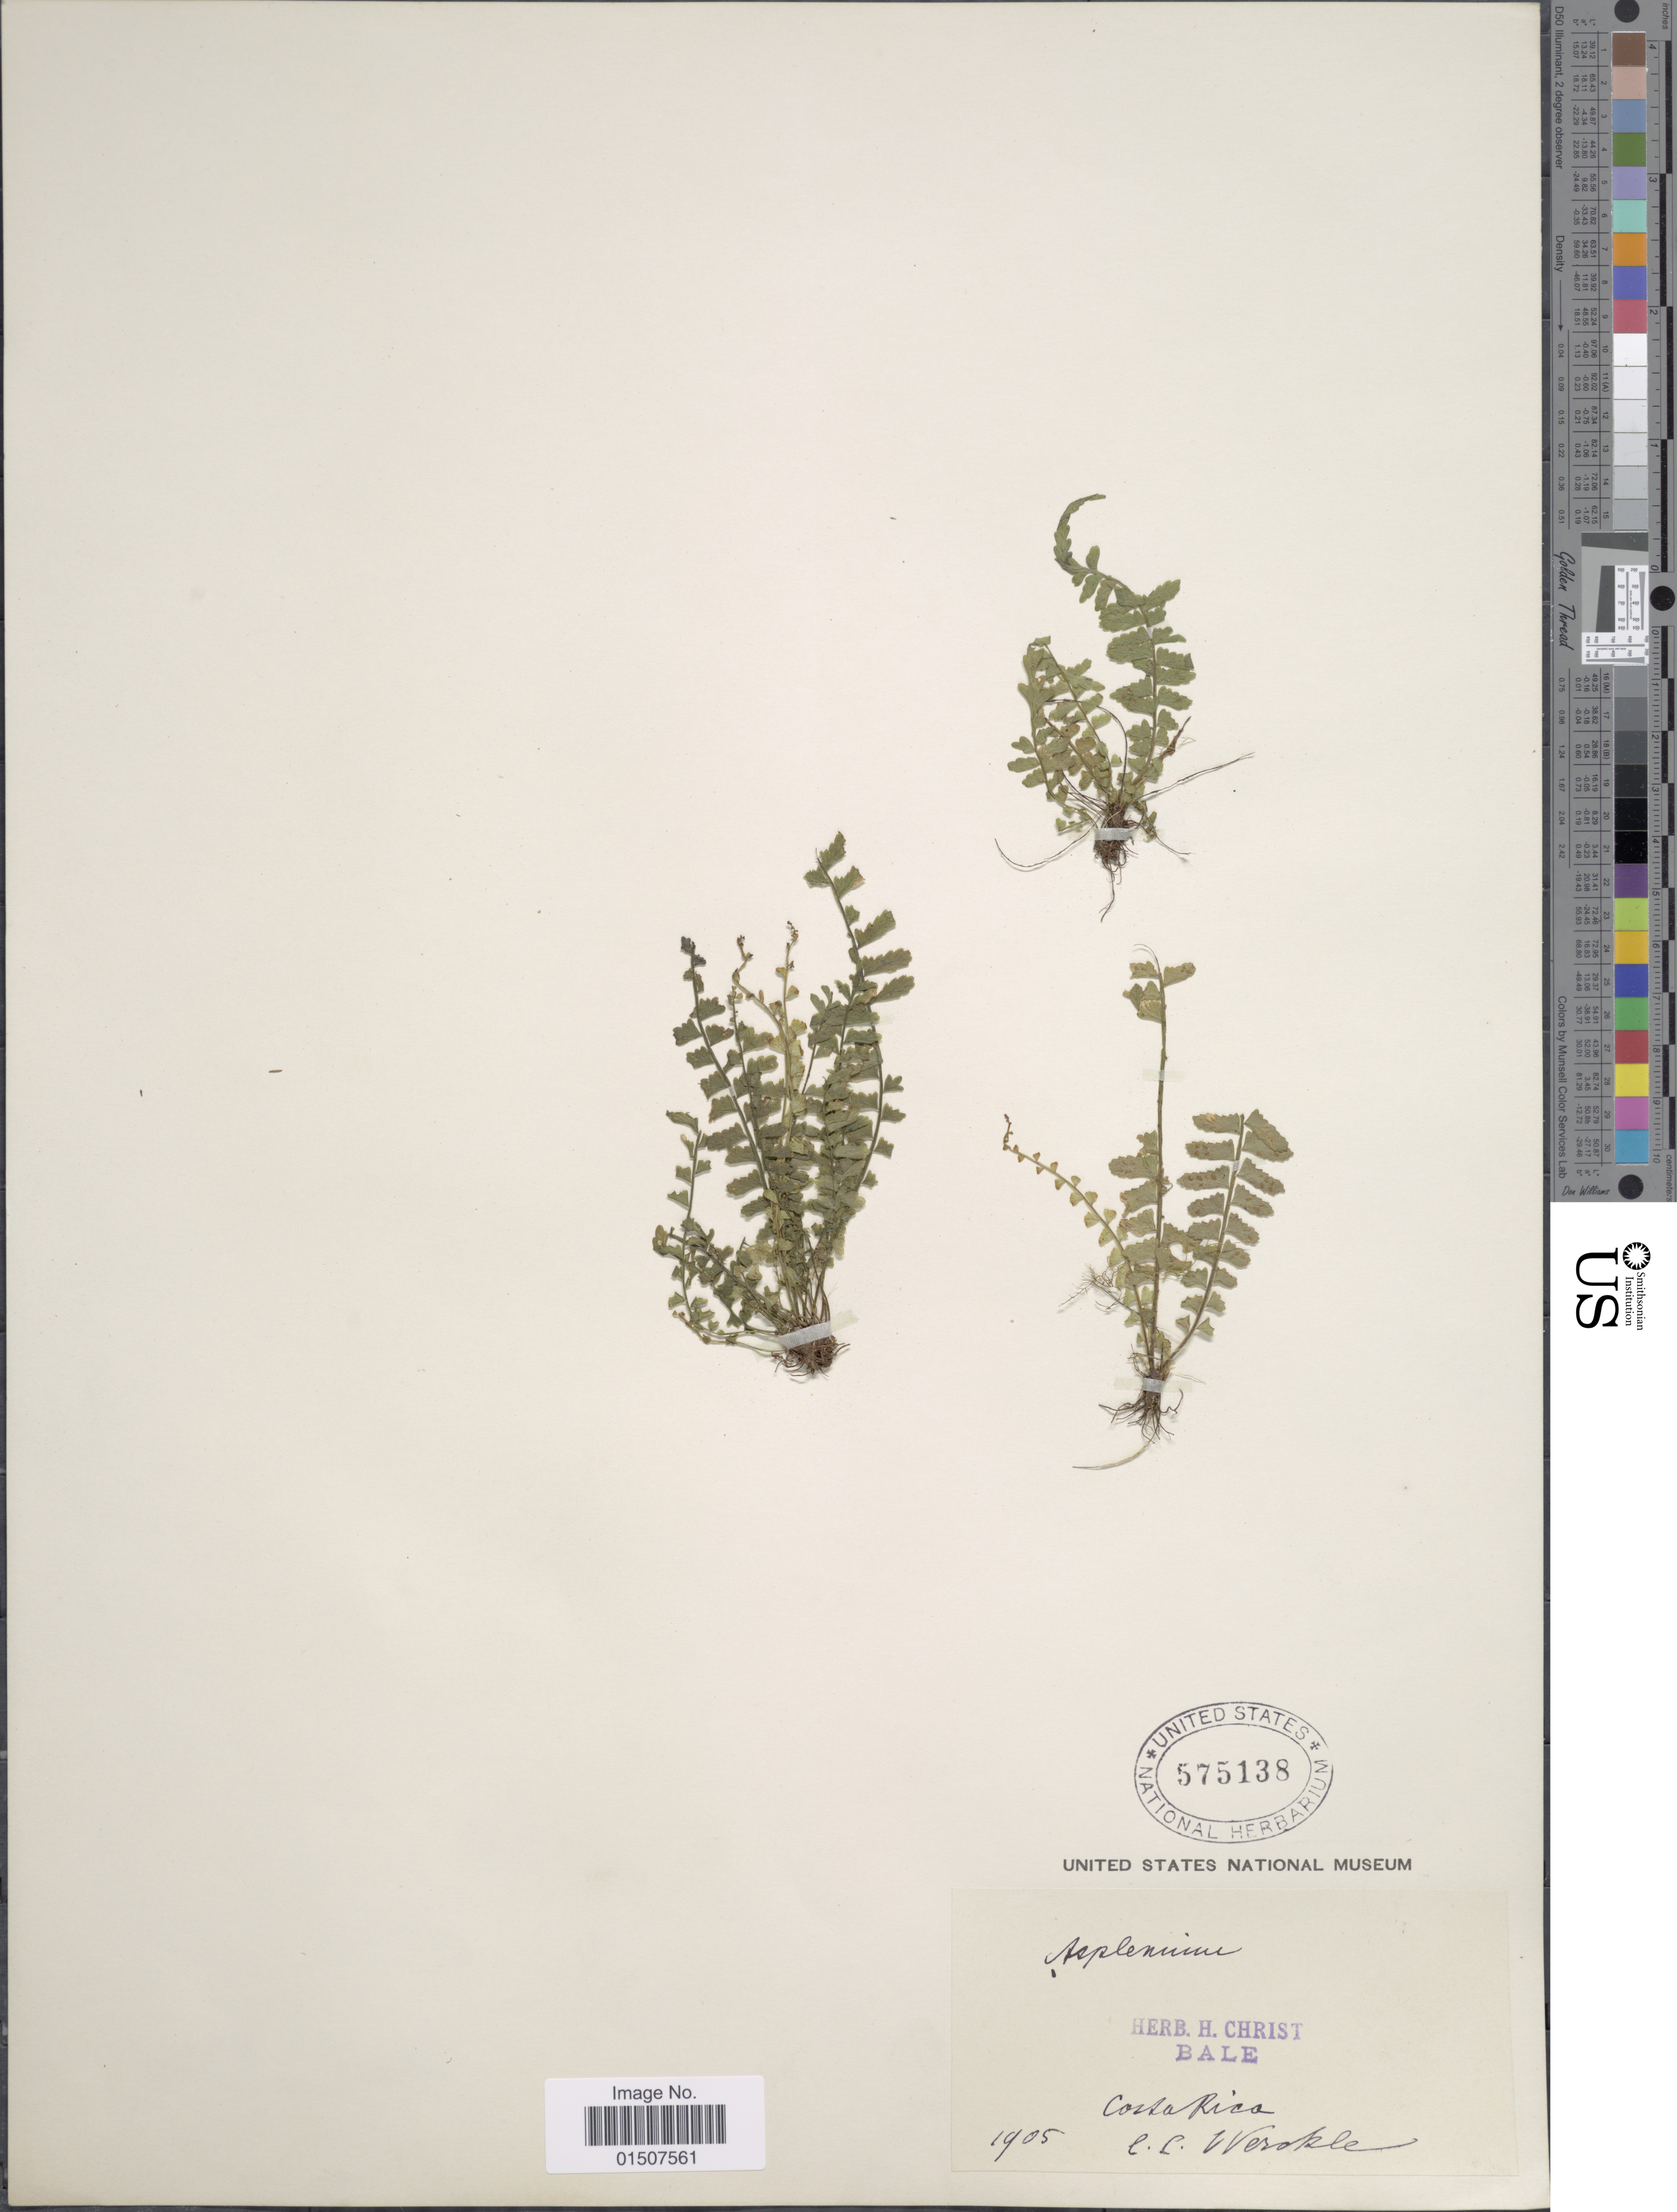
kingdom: Plantae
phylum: Tracheophyta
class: Polypodiopsida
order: Polypodiales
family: Aspleniaceae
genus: Asplenium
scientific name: Asplenium pteropus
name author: Kaulf.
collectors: C. C Wercklé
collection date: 1905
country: Costa Rica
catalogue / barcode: US 575138